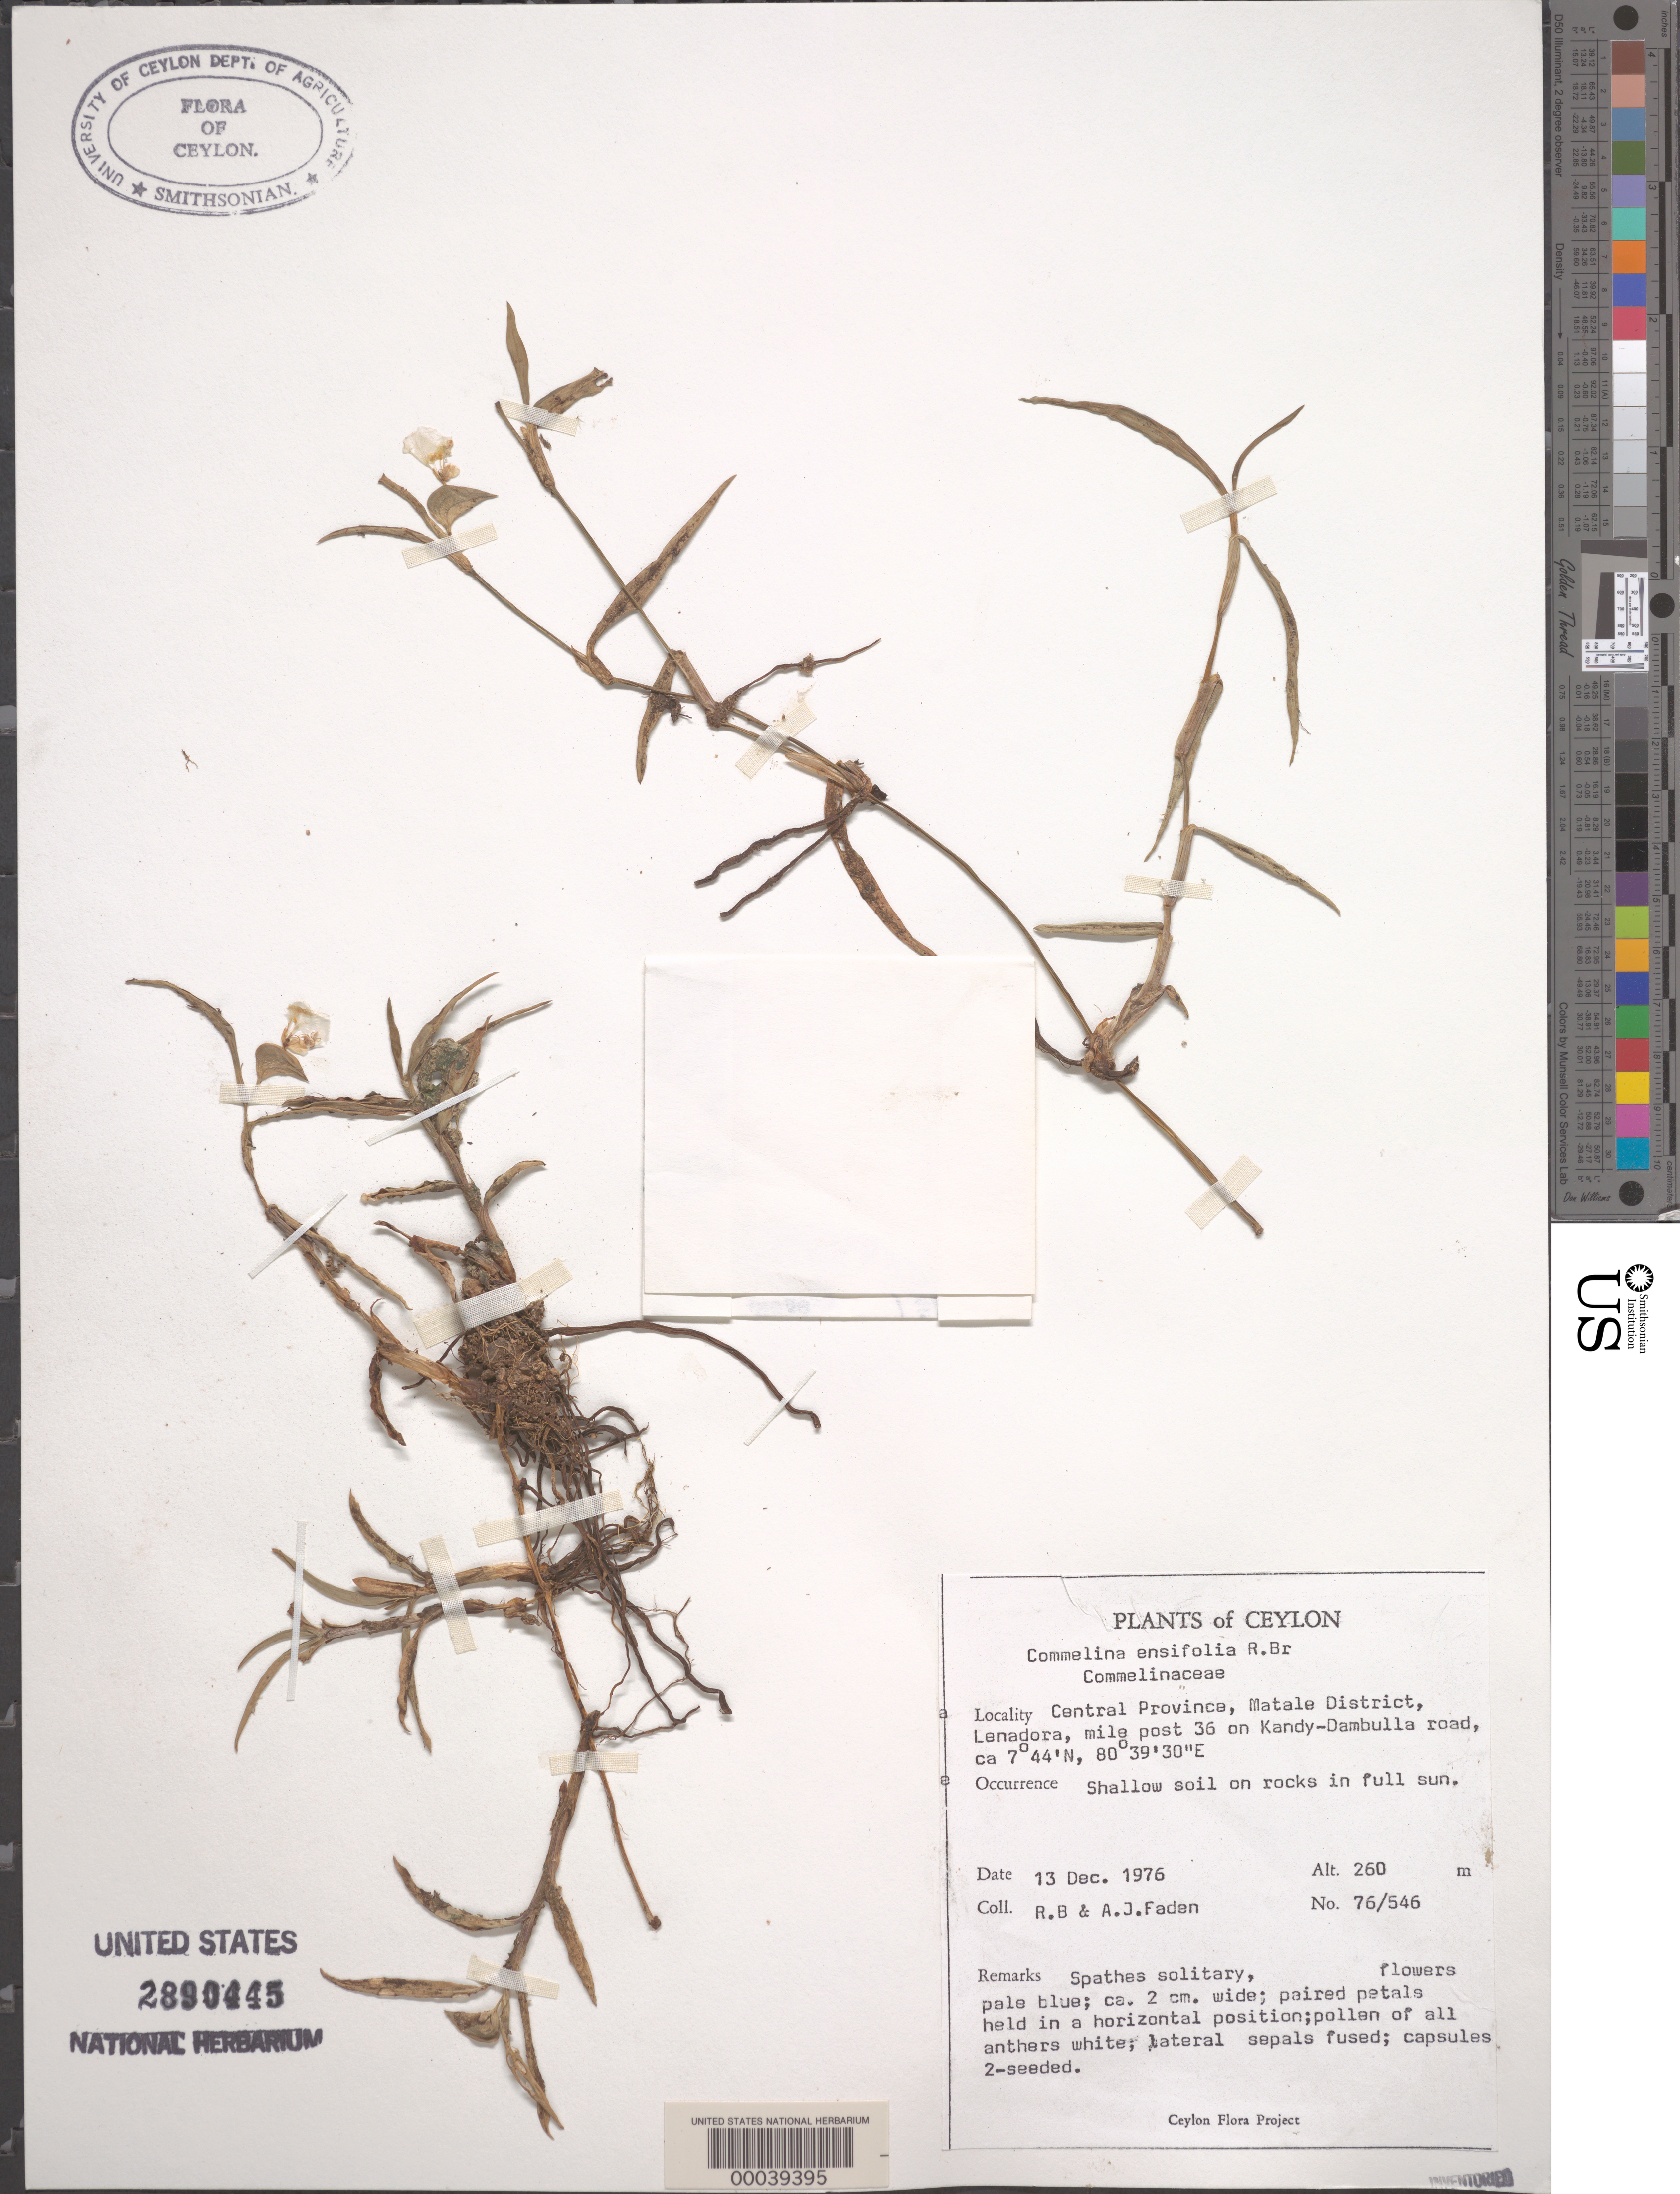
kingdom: Plantae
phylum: Tracheophyta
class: Liliopsida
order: Commelinales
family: Commelinaceae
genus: Commelina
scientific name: Commelina ensifolia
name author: R. Br.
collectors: R. B. Faden & A. J. Faden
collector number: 76/546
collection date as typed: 13 Dec 1976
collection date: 1976-12-13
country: Sri Lanka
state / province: Central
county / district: Matale Dist.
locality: Lenadora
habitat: Shallow soiil on rocks, in full sun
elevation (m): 260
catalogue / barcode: US 2890445